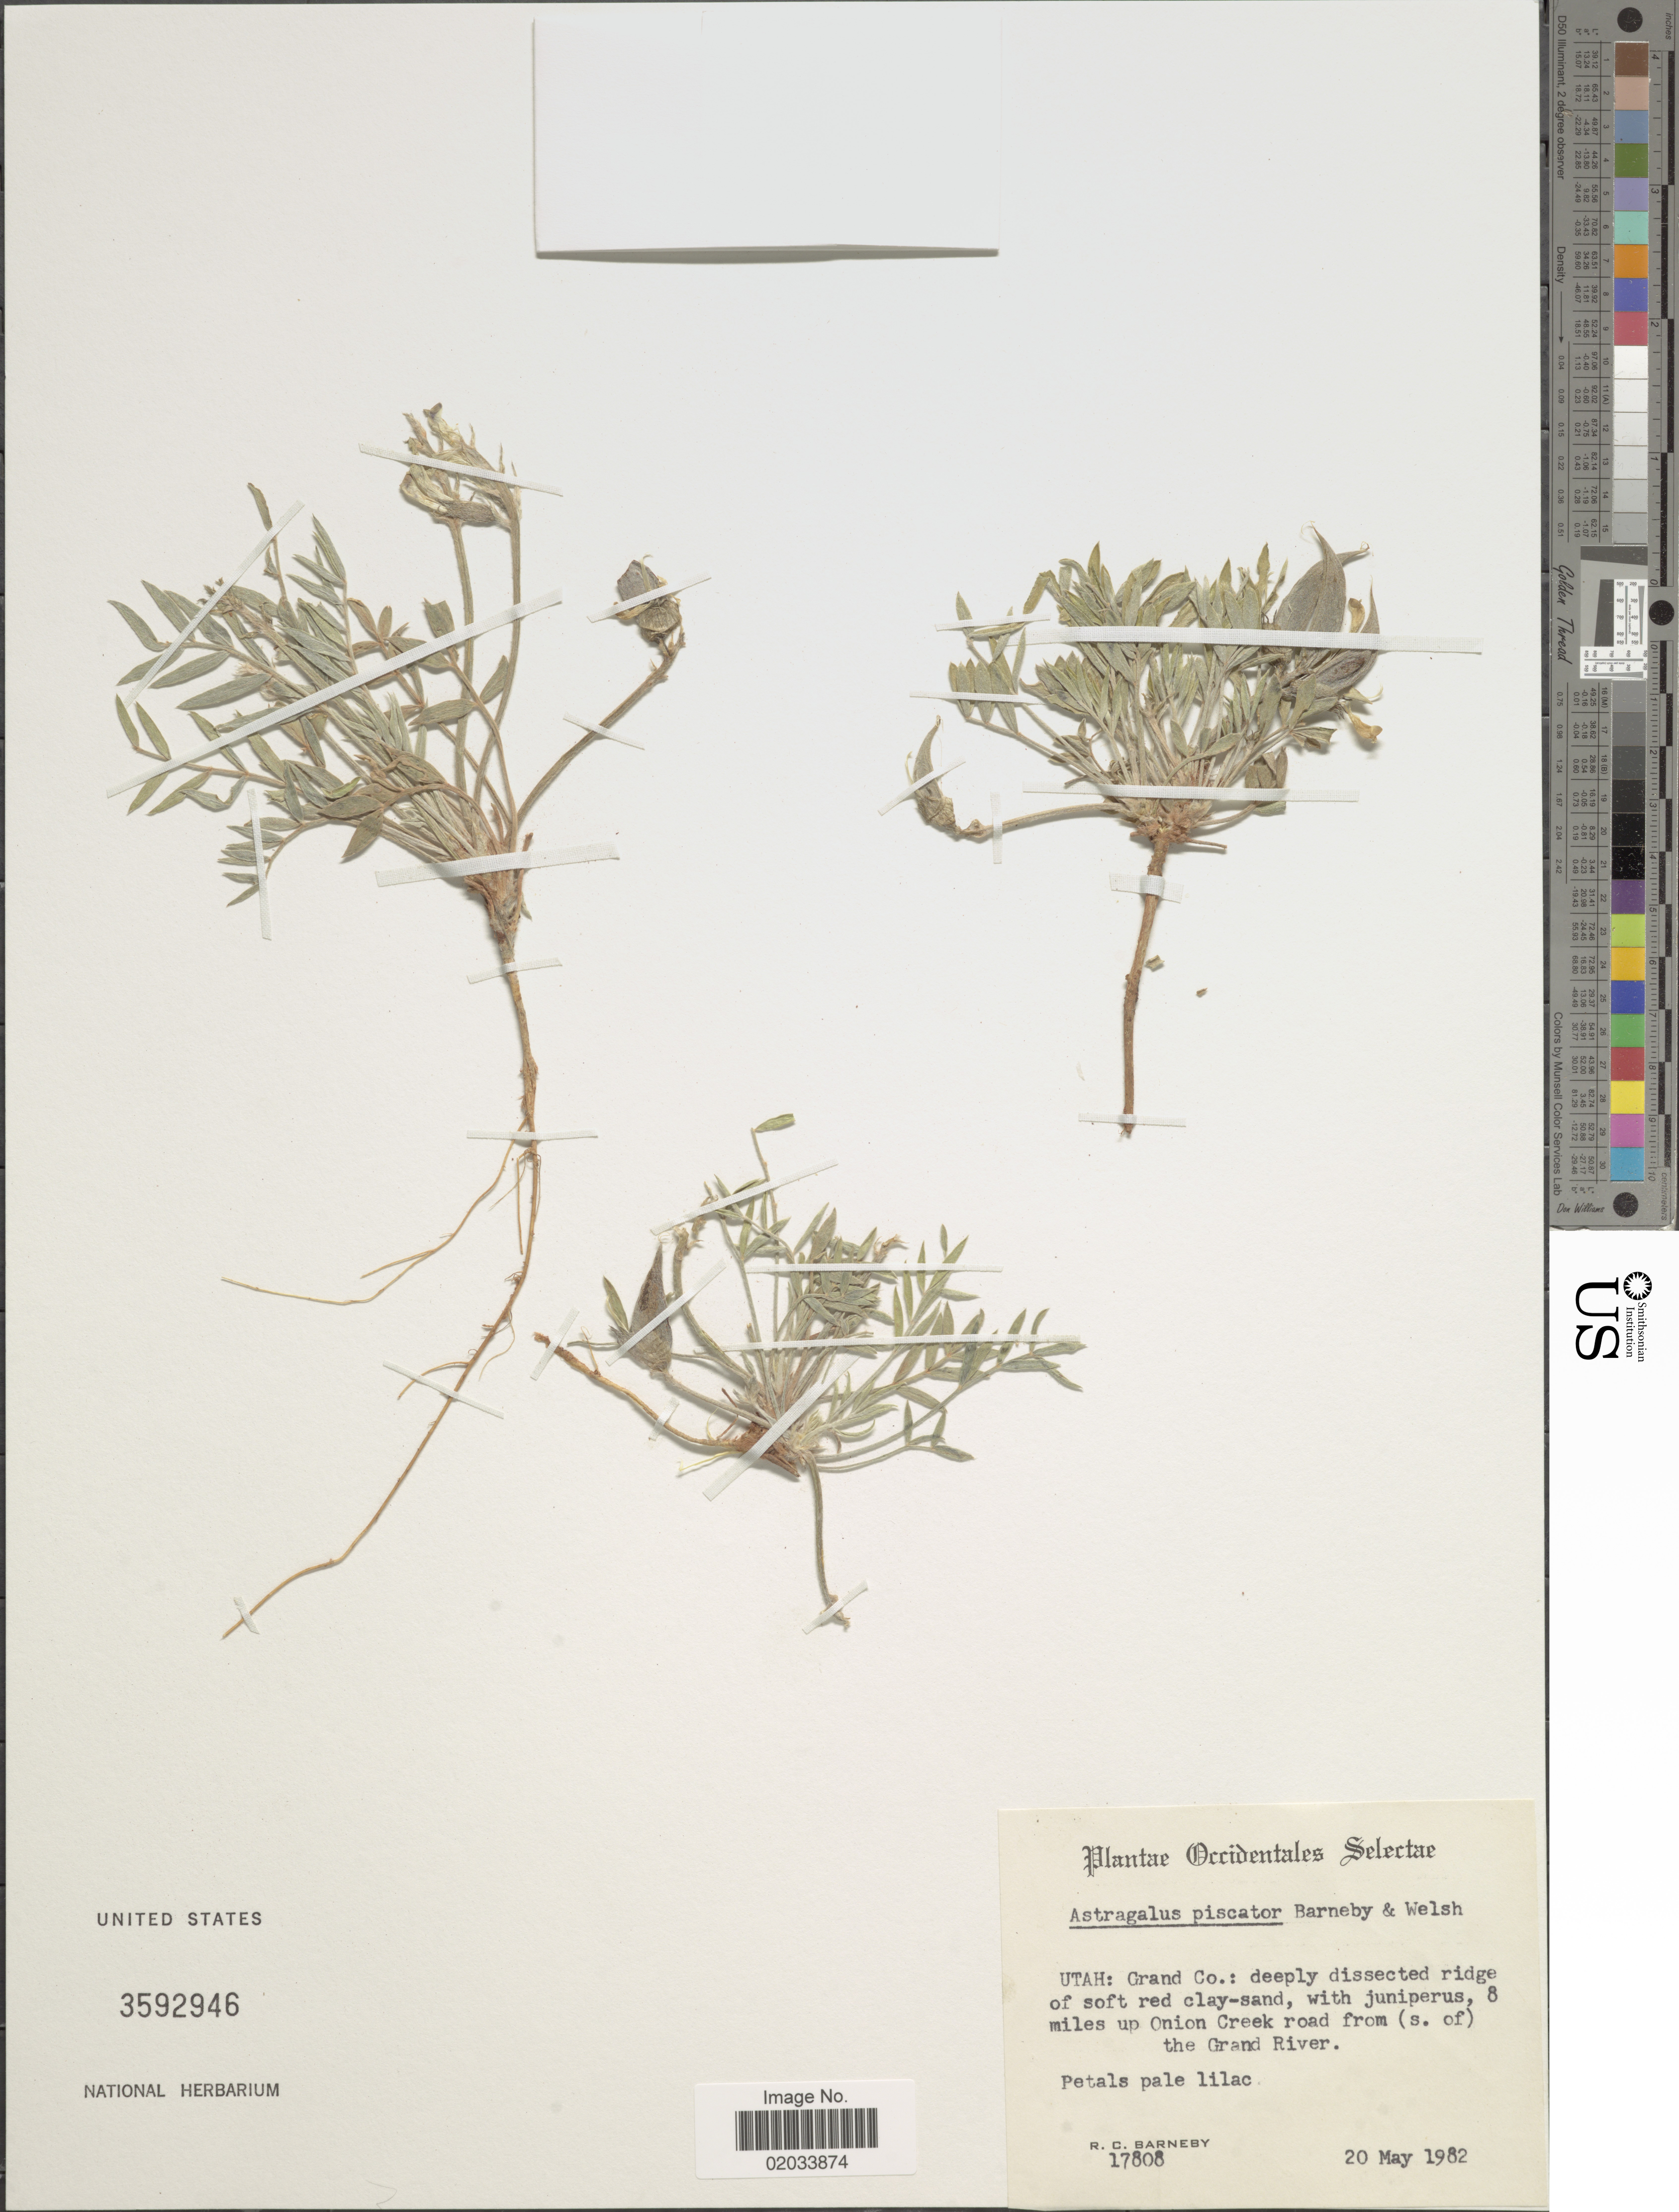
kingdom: Plantae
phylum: Tracheophyta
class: Magnoliopsida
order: Fabales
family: Fabaceae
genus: Astragalus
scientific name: Astragalus piscator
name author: Barneby & S.L. Welsh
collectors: R. C. Barneby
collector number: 17808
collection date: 1982-05-20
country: United States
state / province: Utah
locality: Occidentales Selectae. Grand Co.: 8 miles up Union Creek road from ( s. of) the Grand River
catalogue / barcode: US 3592946